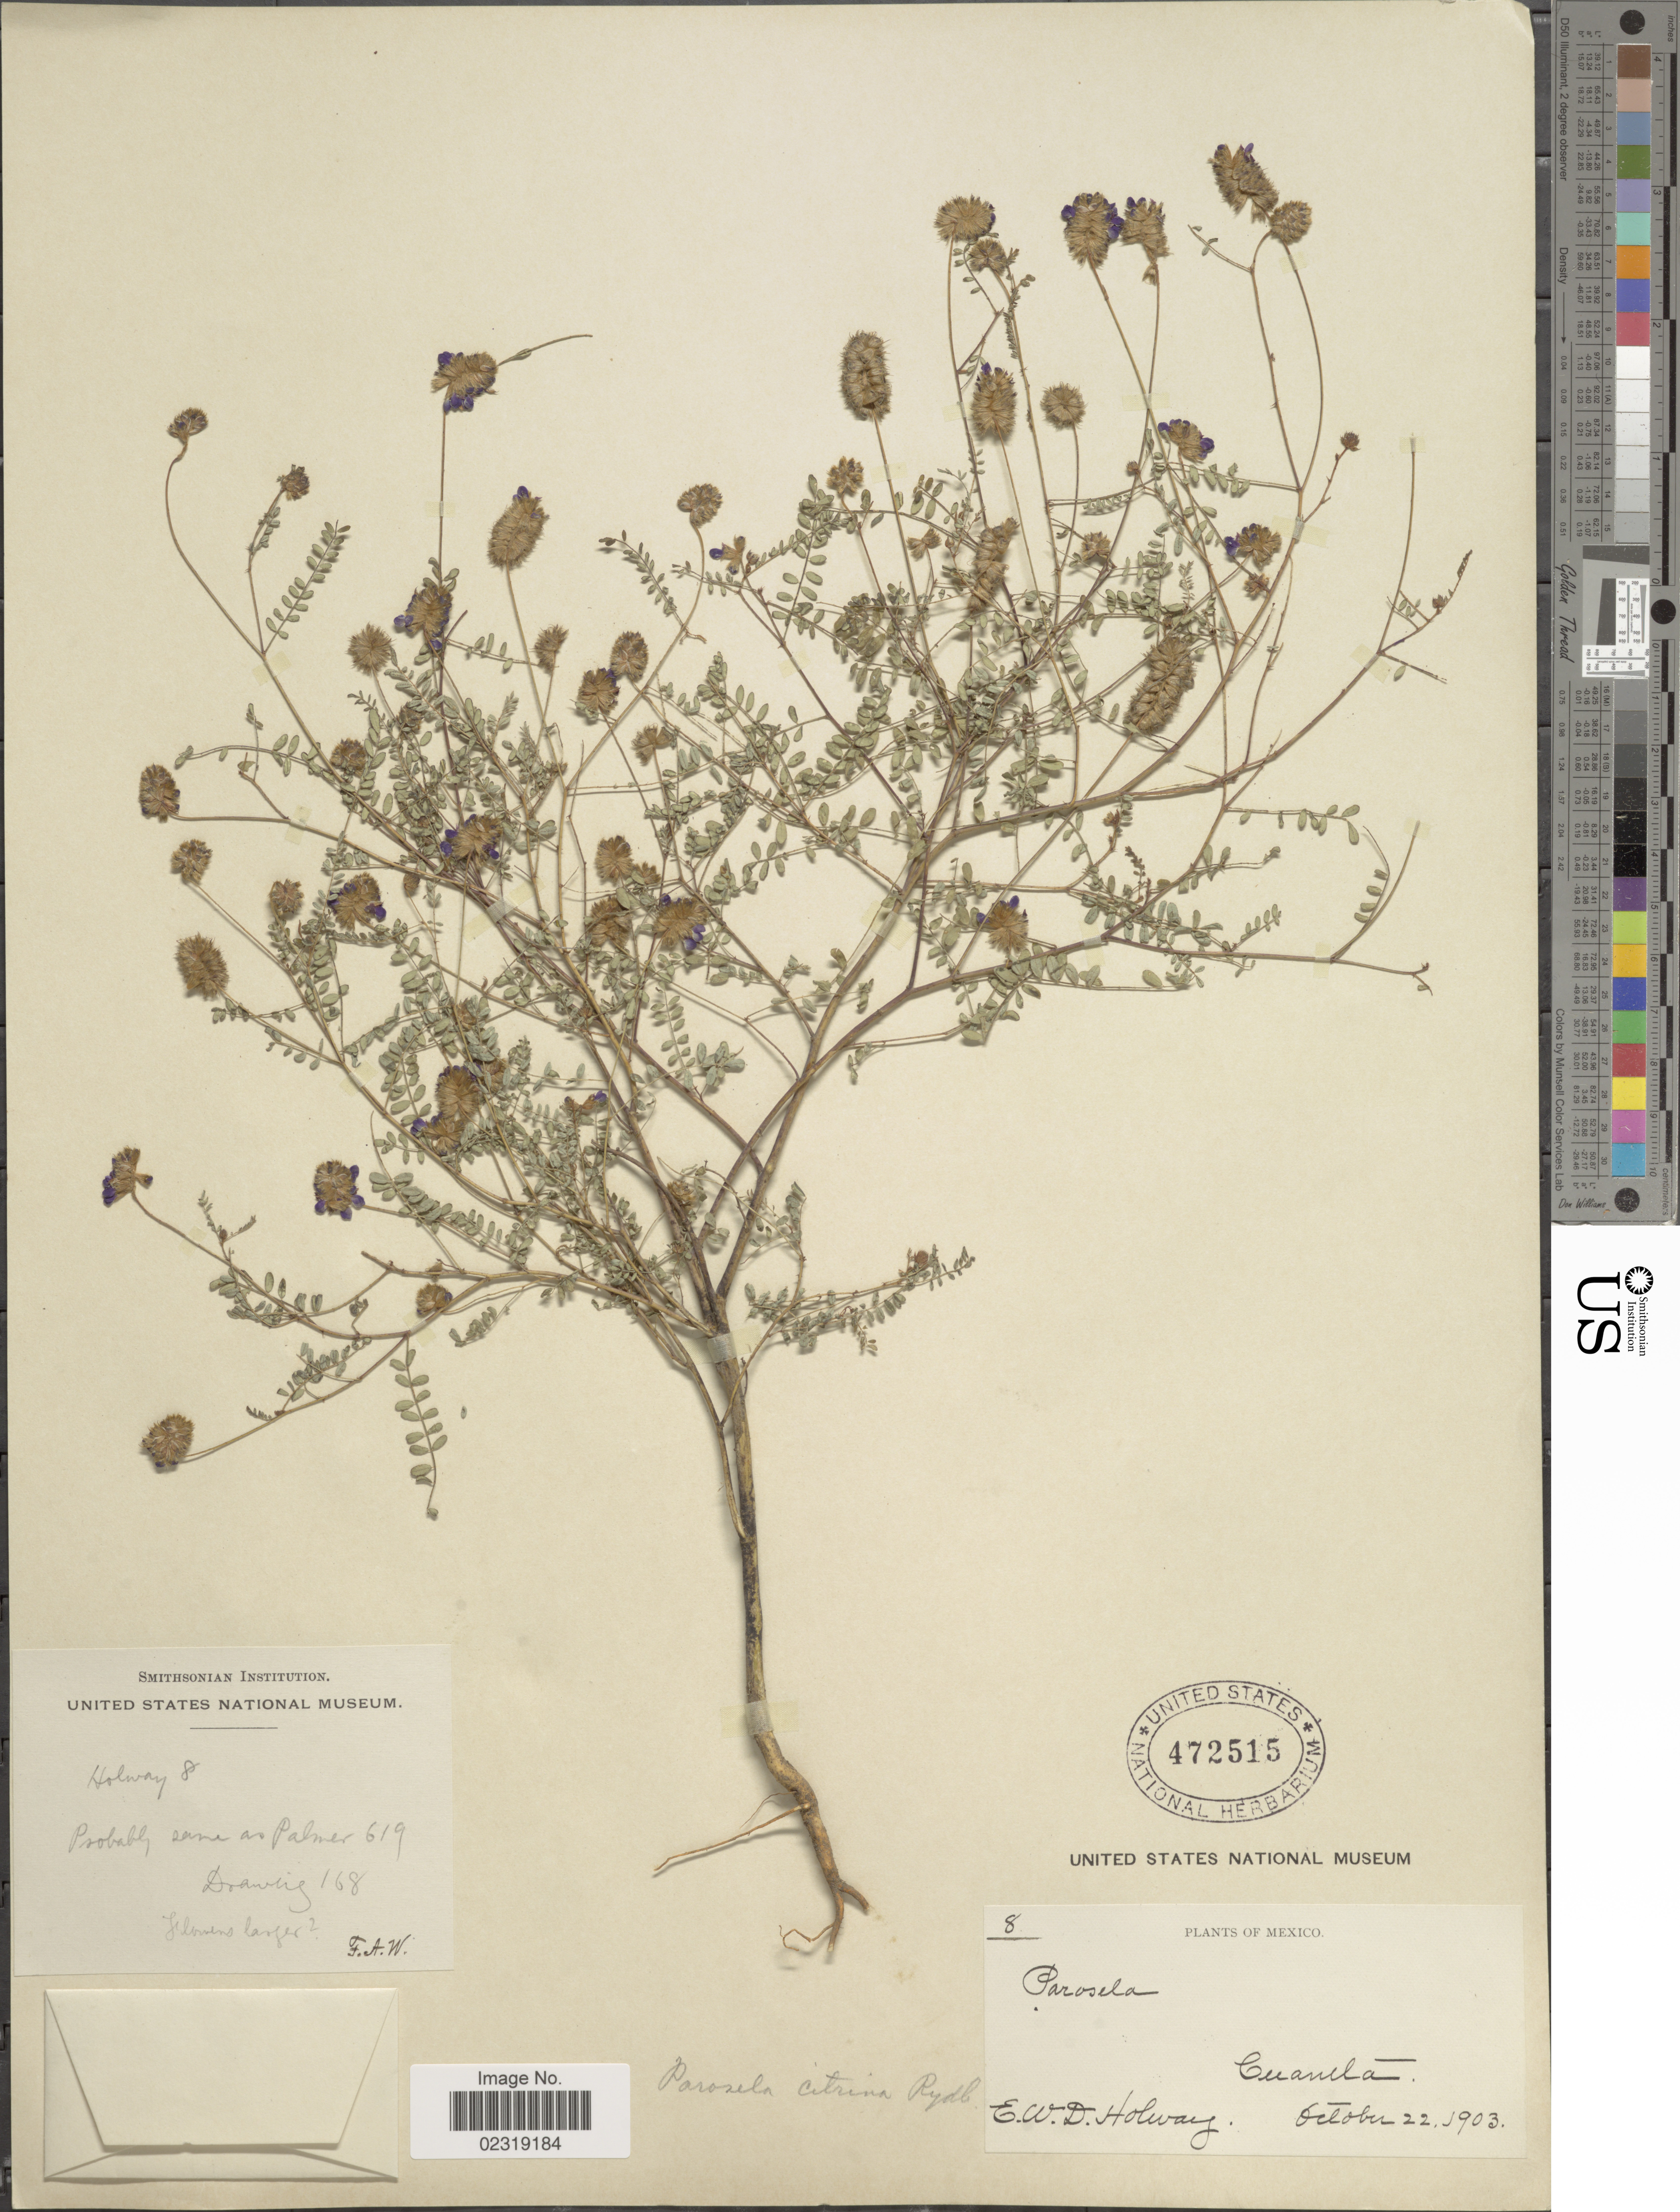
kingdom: Plantae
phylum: Tracheophyta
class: Magnoliopsida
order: Fabales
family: Fabaceae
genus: Dalea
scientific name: Dalea foliolosa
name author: (Aiton) Barneby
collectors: E. W. D. Holway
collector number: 8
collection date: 1903-10-22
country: Mexico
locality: Cuaneta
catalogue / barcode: US 472515